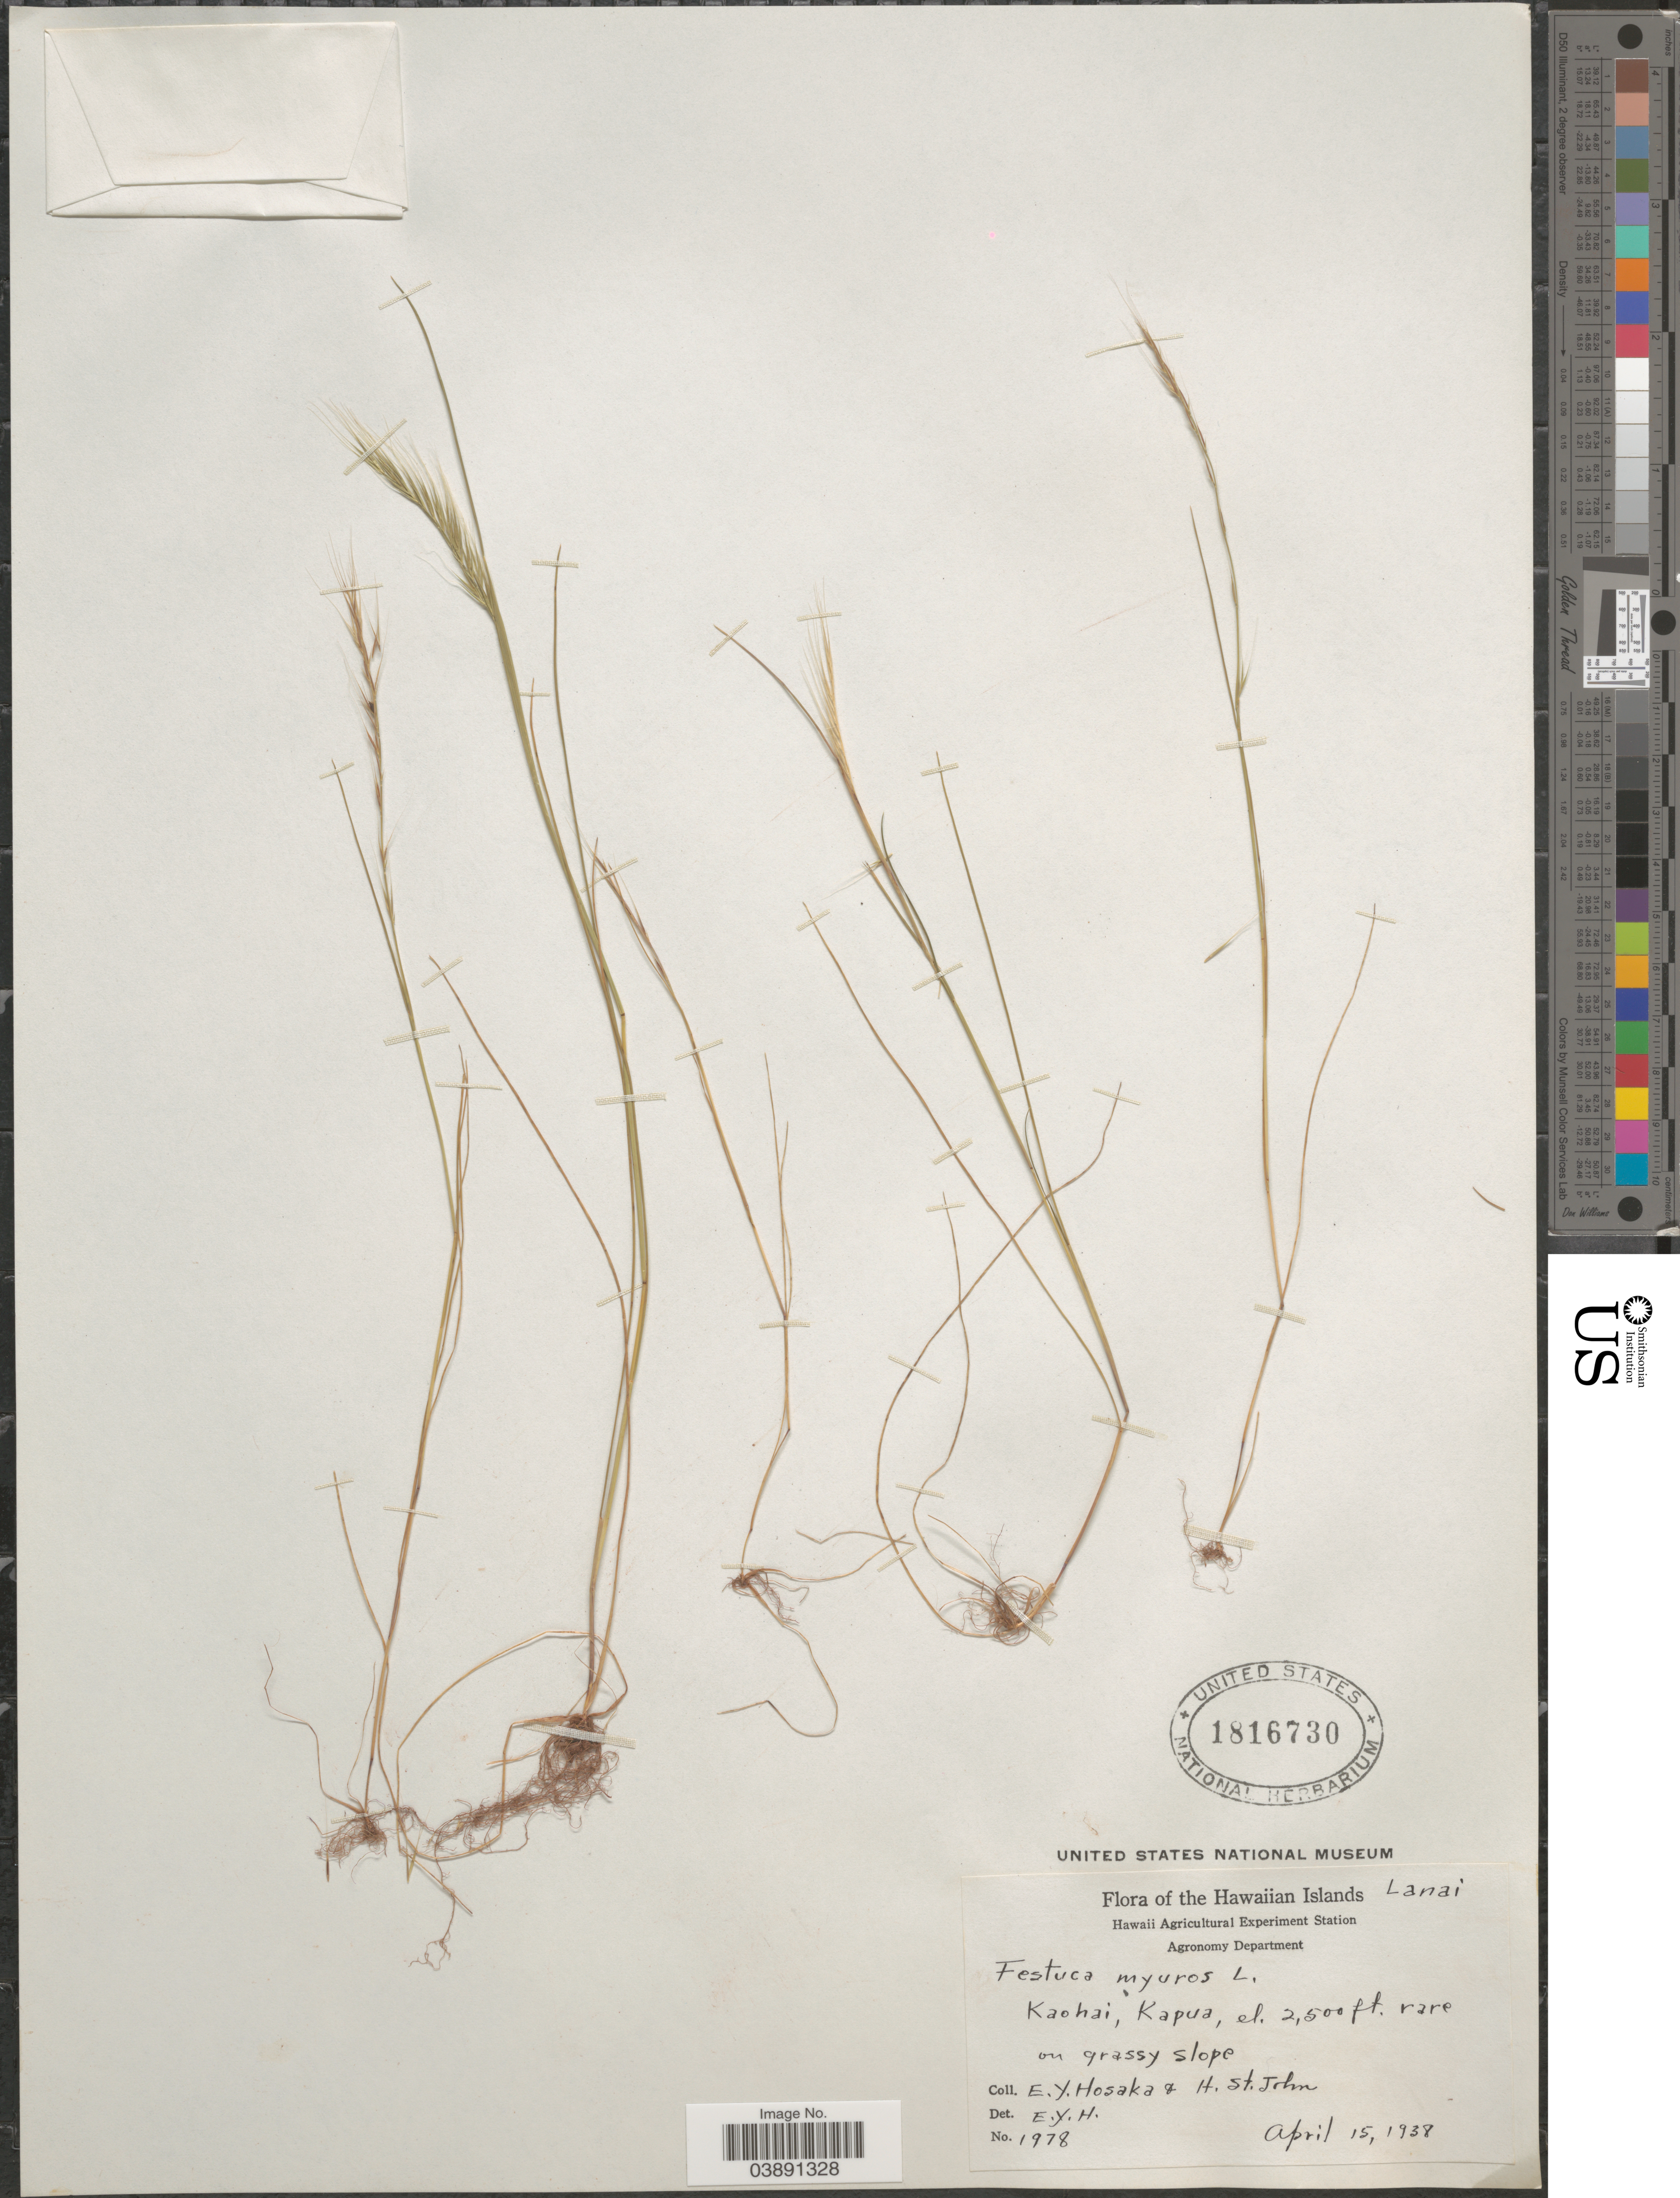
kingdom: Plantae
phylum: Tracheophyta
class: Liliopsida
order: Poales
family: Poaceae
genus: Festuca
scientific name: Festuca myuros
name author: L.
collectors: E. Y. Hosaka & H. St. John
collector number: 1978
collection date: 1938-04-15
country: United States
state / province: Hawaii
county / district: Maui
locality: The Hawaiian Islands. Lanai. Kaohai, Kapua.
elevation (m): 762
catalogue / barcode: US 1816730